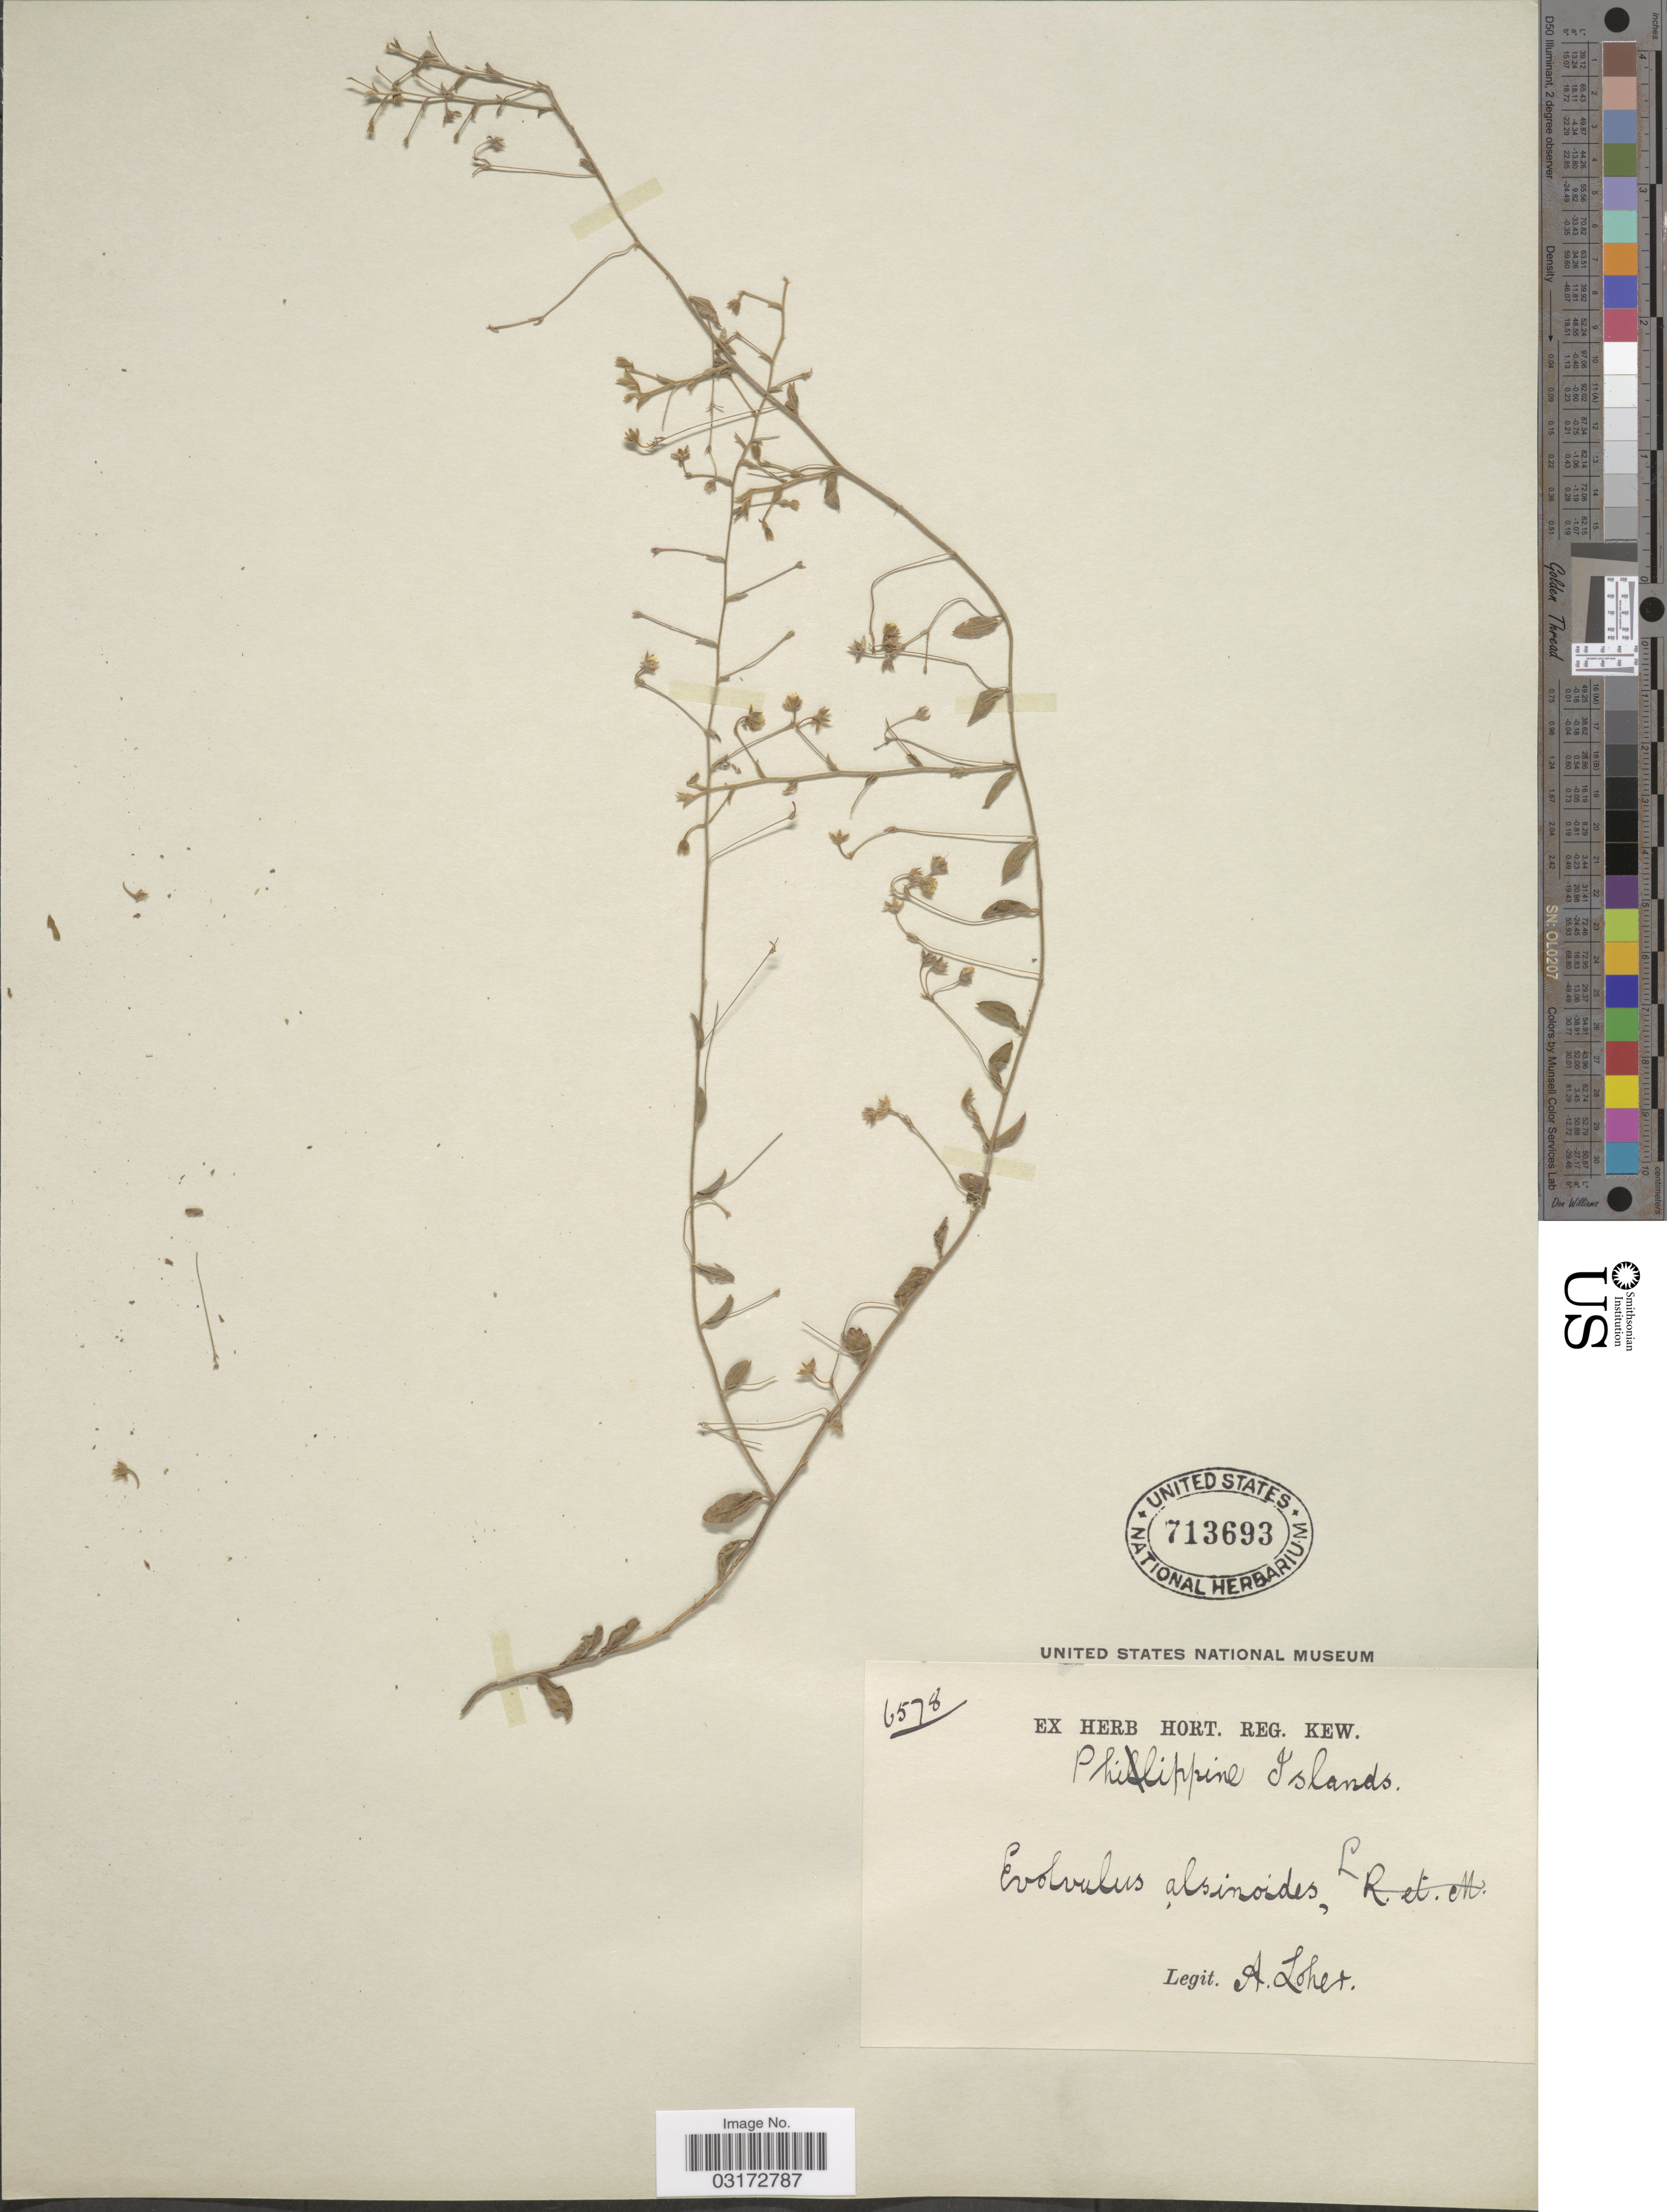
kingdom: Plantae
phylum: Tracheophyta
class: Magnoliopsida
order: Solanales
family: Convolvulaceae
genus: Evolvulus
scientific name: Evolvulus alsinoides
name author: (L.) L.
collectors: A. Loher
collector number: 6578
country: Philippines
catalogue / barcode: US 713693